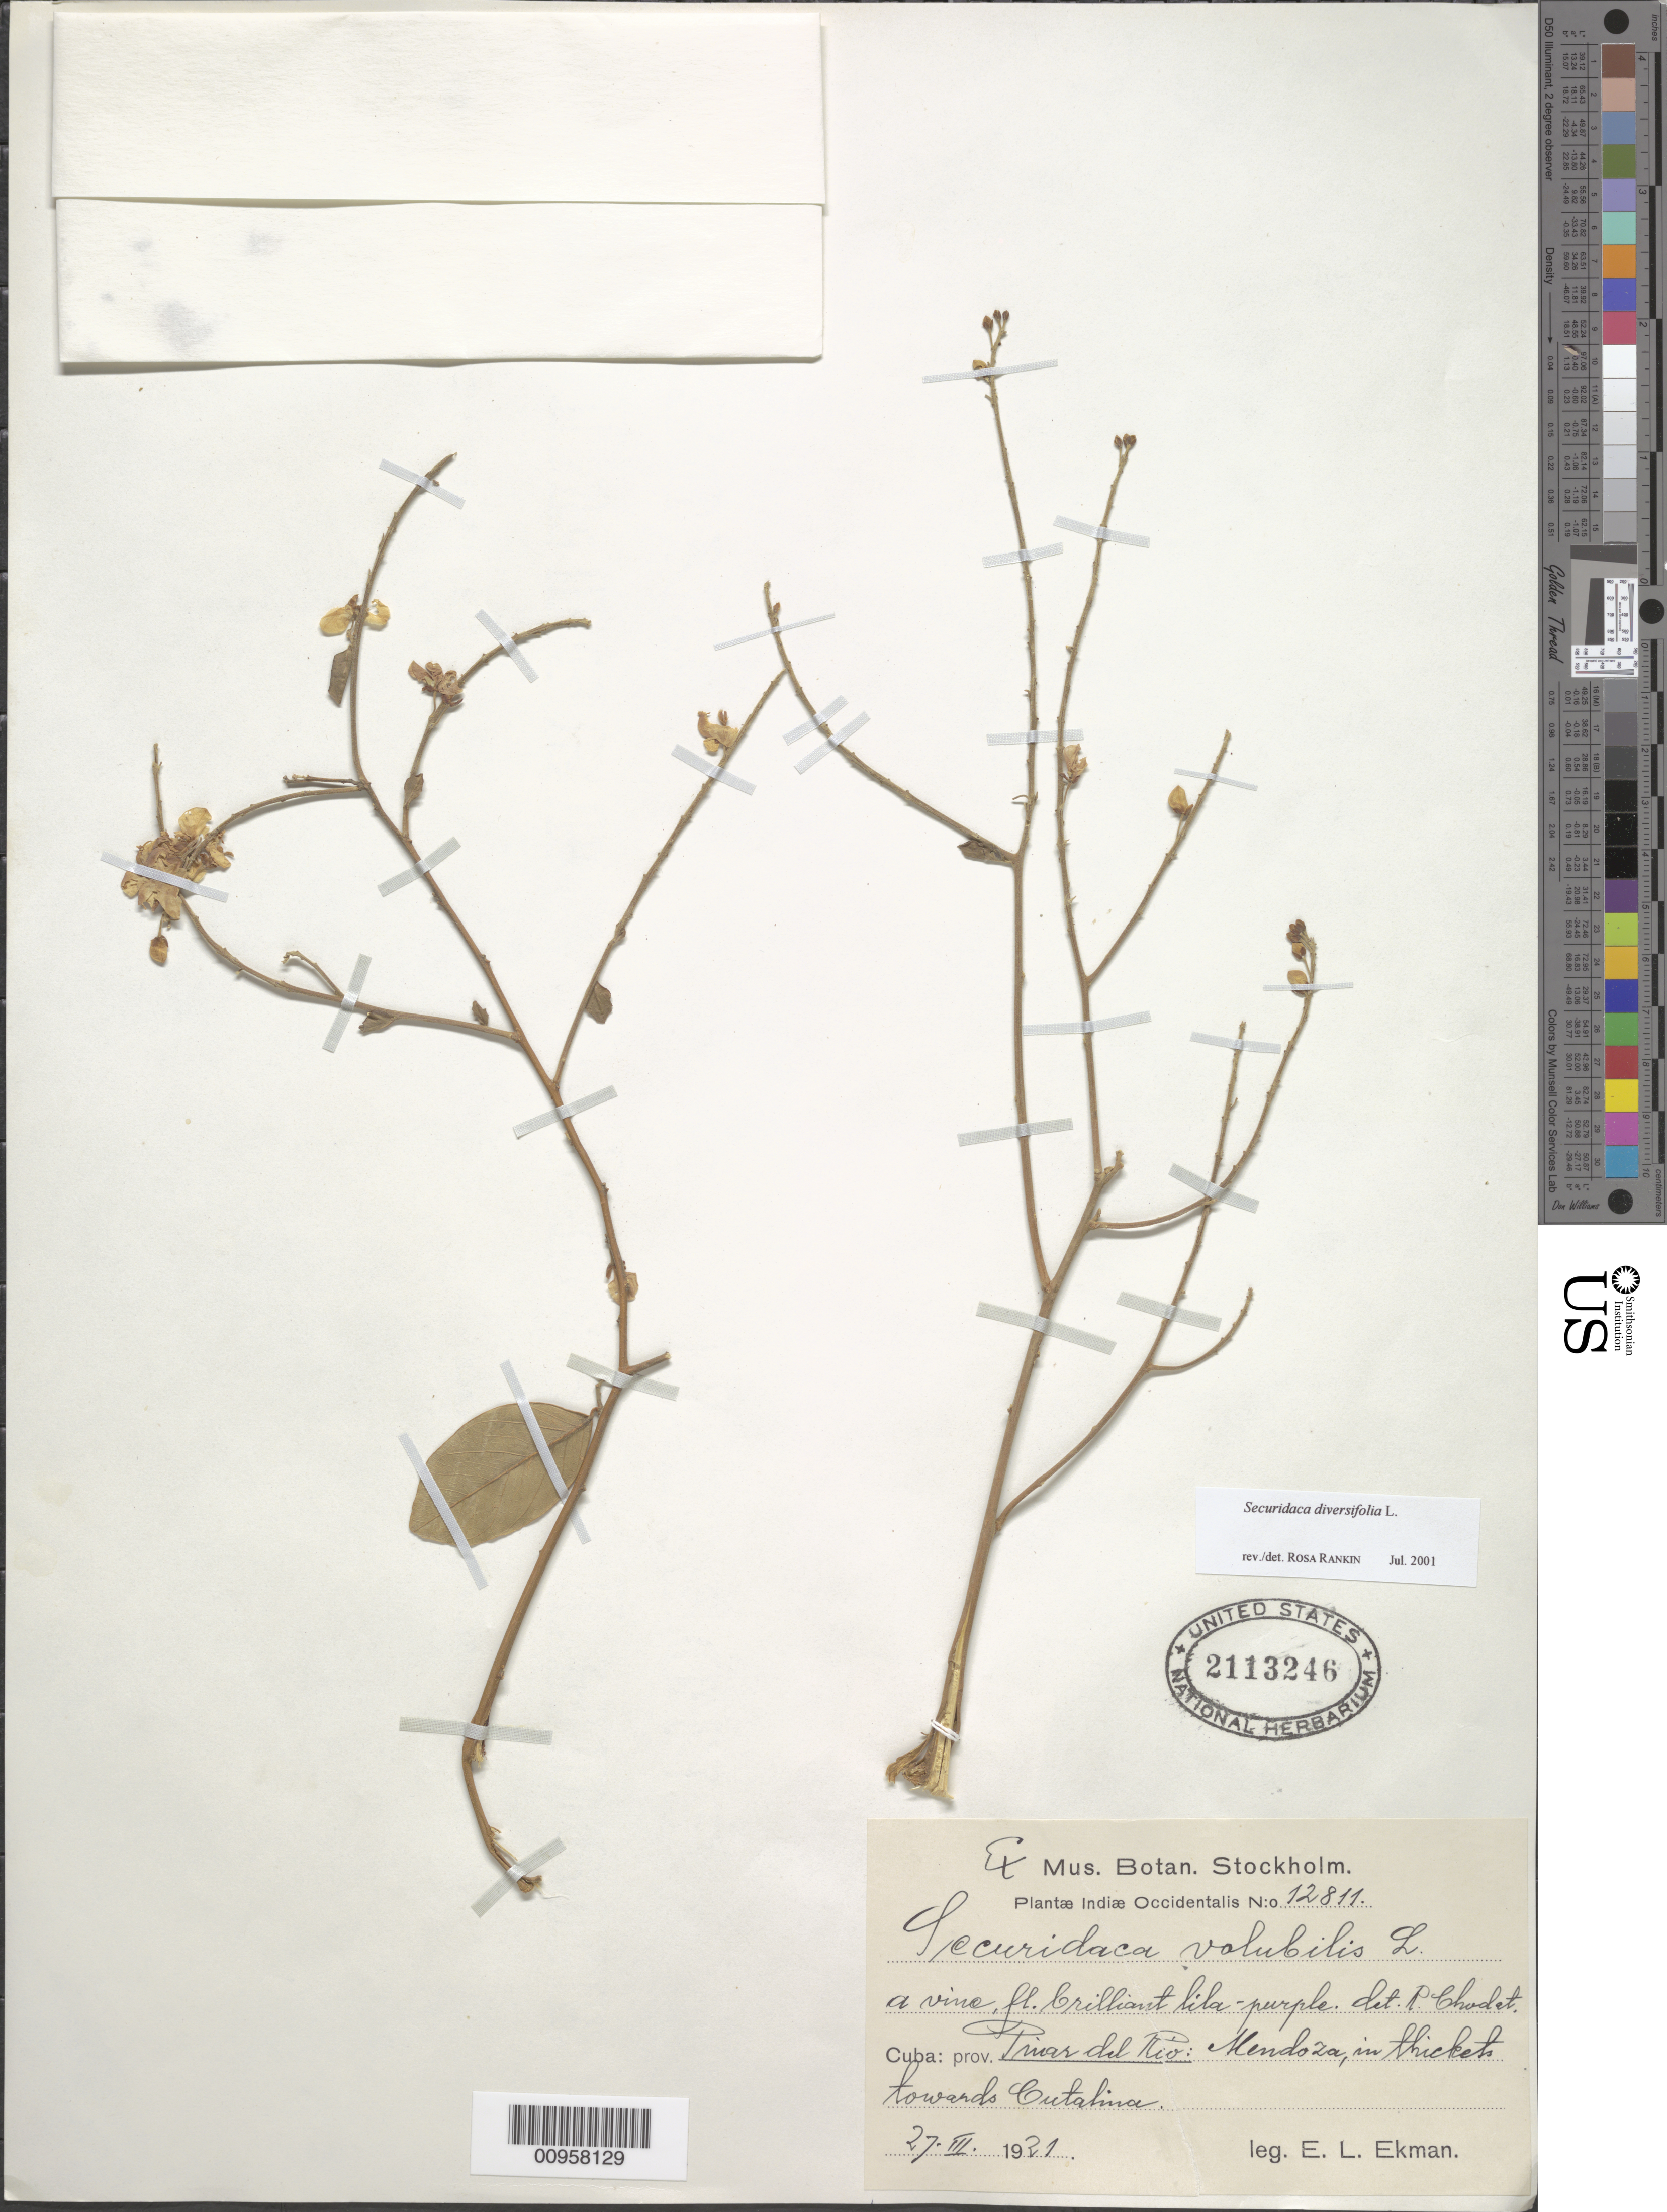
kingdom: Plantae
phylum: Tracheophyta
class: Magnoliopsida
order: Fabales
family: Polygalaceae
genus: Securidaca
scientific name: Securidaca diversifolia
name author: (L.) S.F. Blake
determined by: Rankin Rodriguez, Rosa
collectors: E. L. Ekman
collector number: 12811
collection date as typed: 27 Mar 1921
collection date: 1921-03-27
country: Cuba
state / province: Pinar del Rio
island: Cuba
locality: Mendoza, towards Cutalima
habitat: In thickets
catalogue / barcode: US 2113246